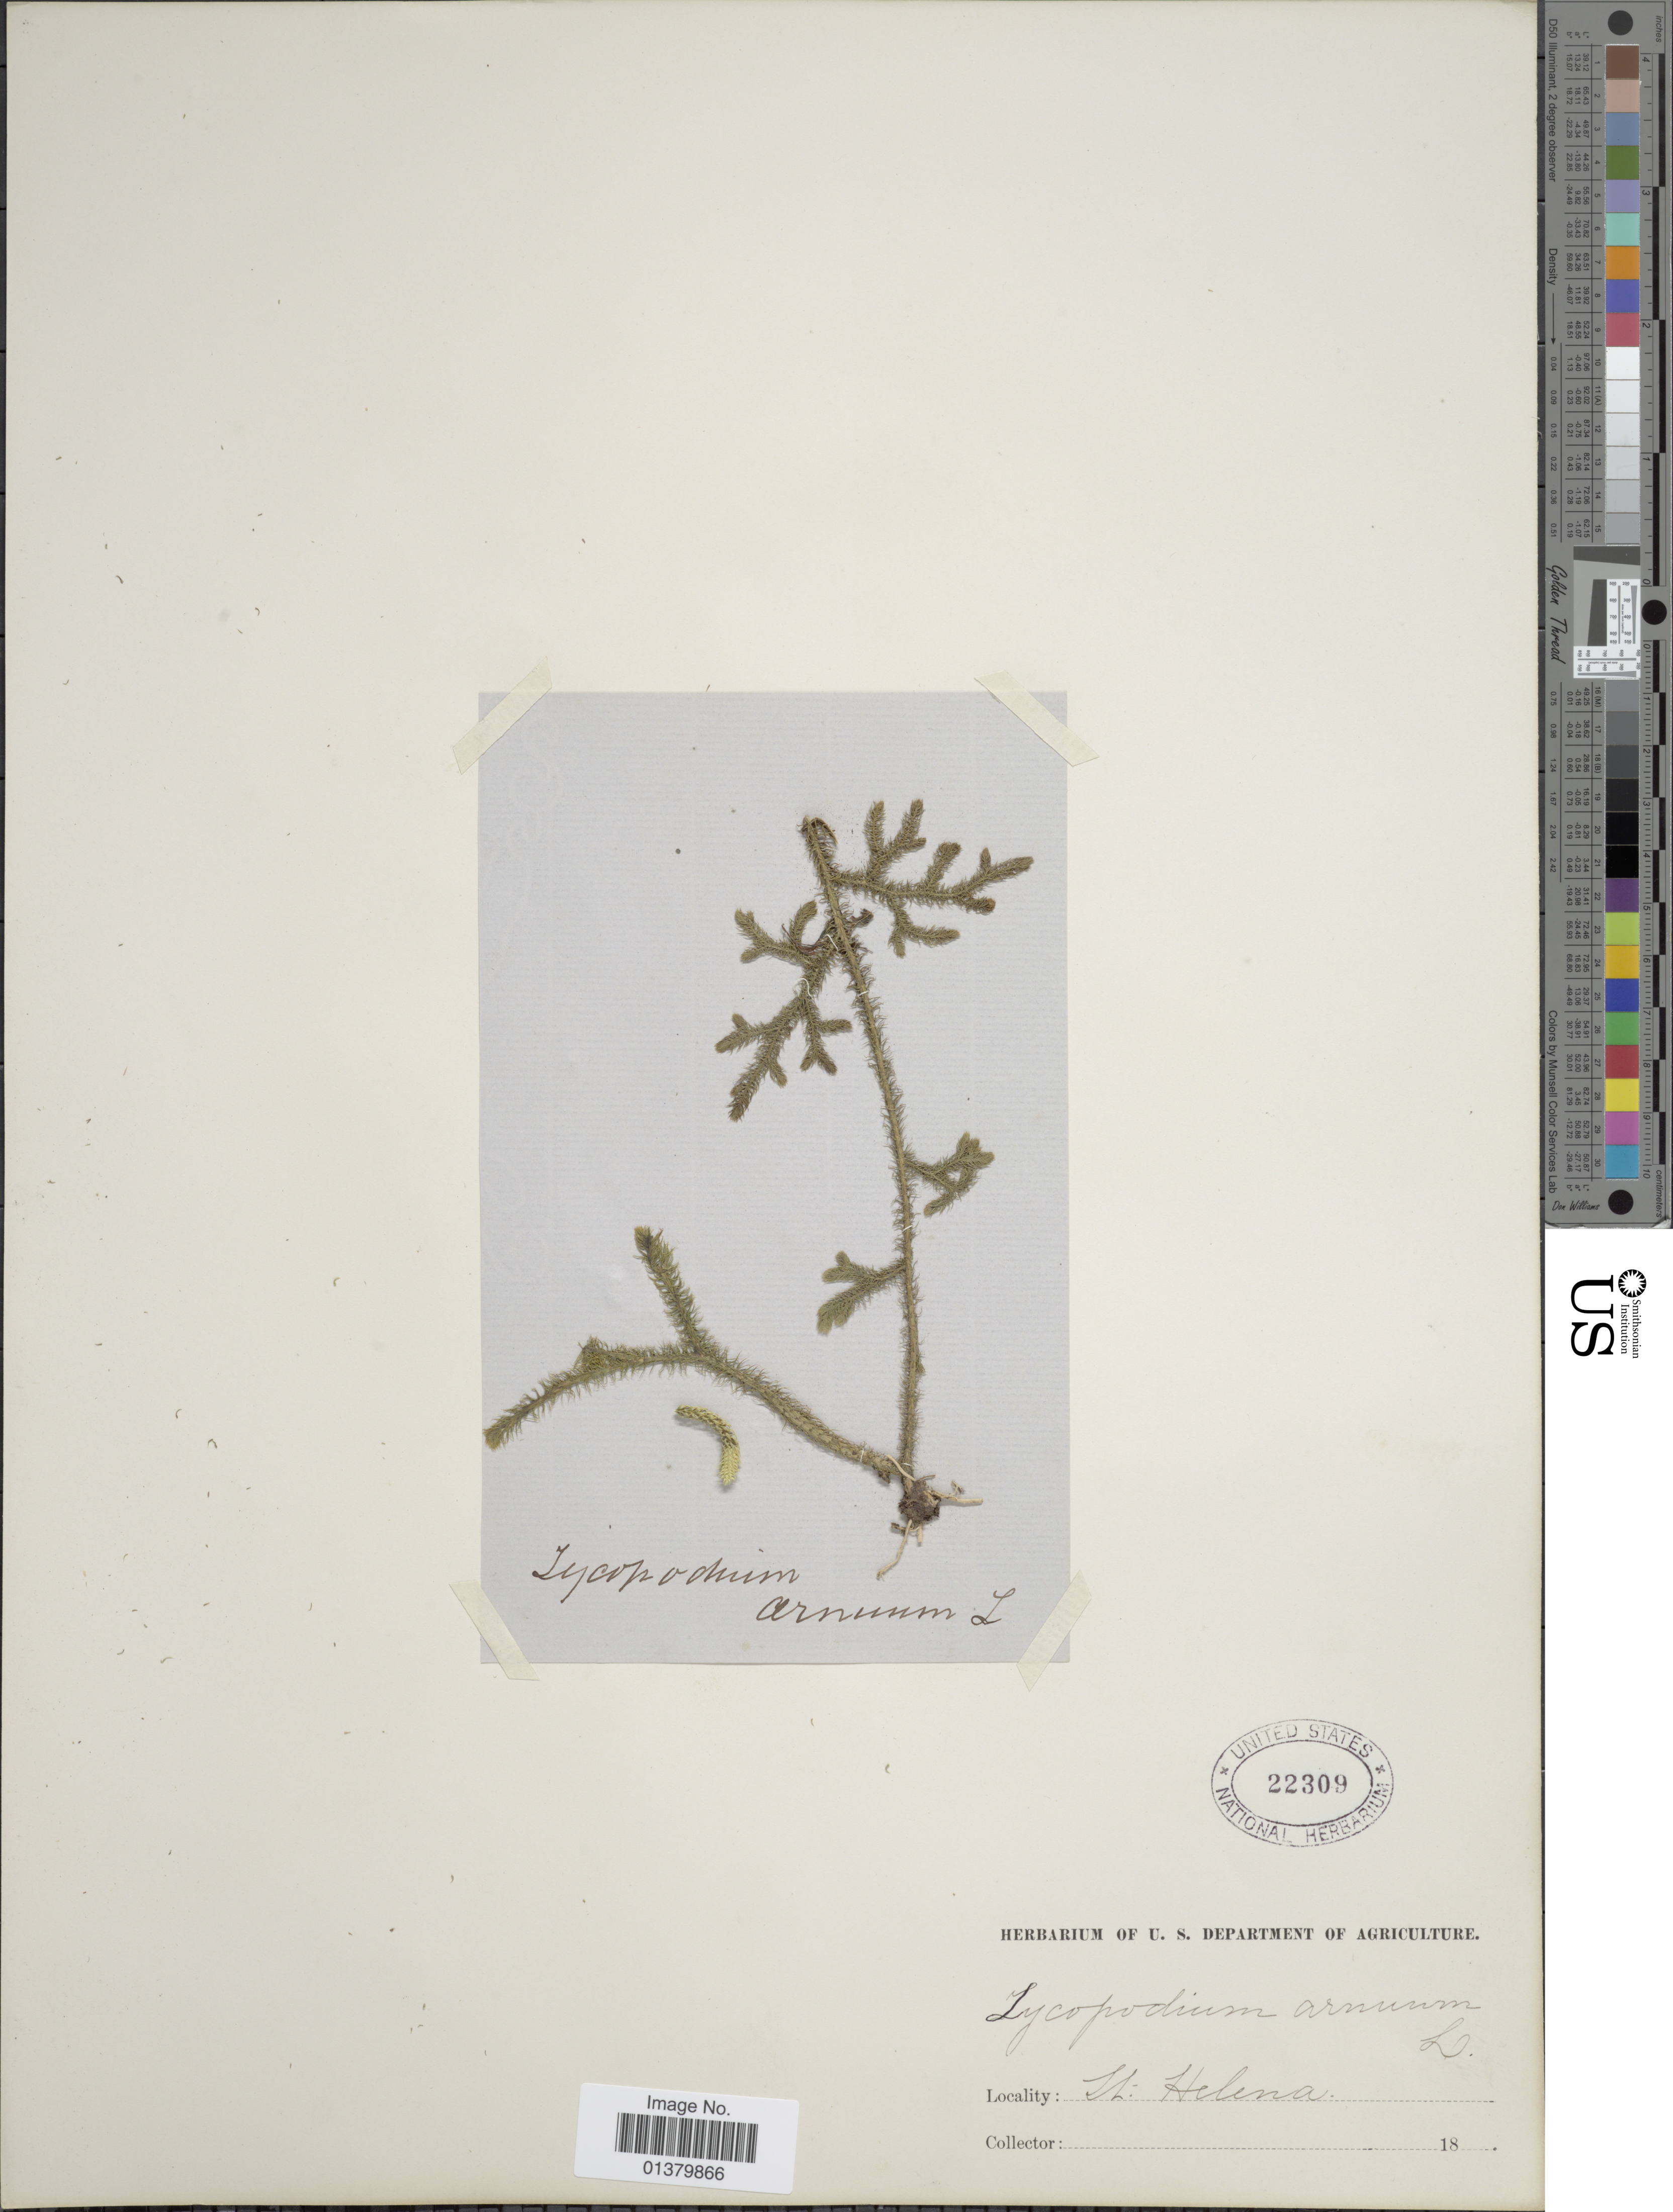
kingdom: Plantae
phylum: Tracheophyta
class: Lycopodiopsida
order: Lycopodiales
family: Lycopodiaceae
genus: Palhinhaea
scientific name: Palhinhaea cernua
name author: (L.) Vasc. & Franco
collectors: Facchini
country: St. Helena Islands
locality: St Helena [interpreted]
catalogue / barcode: US 22309